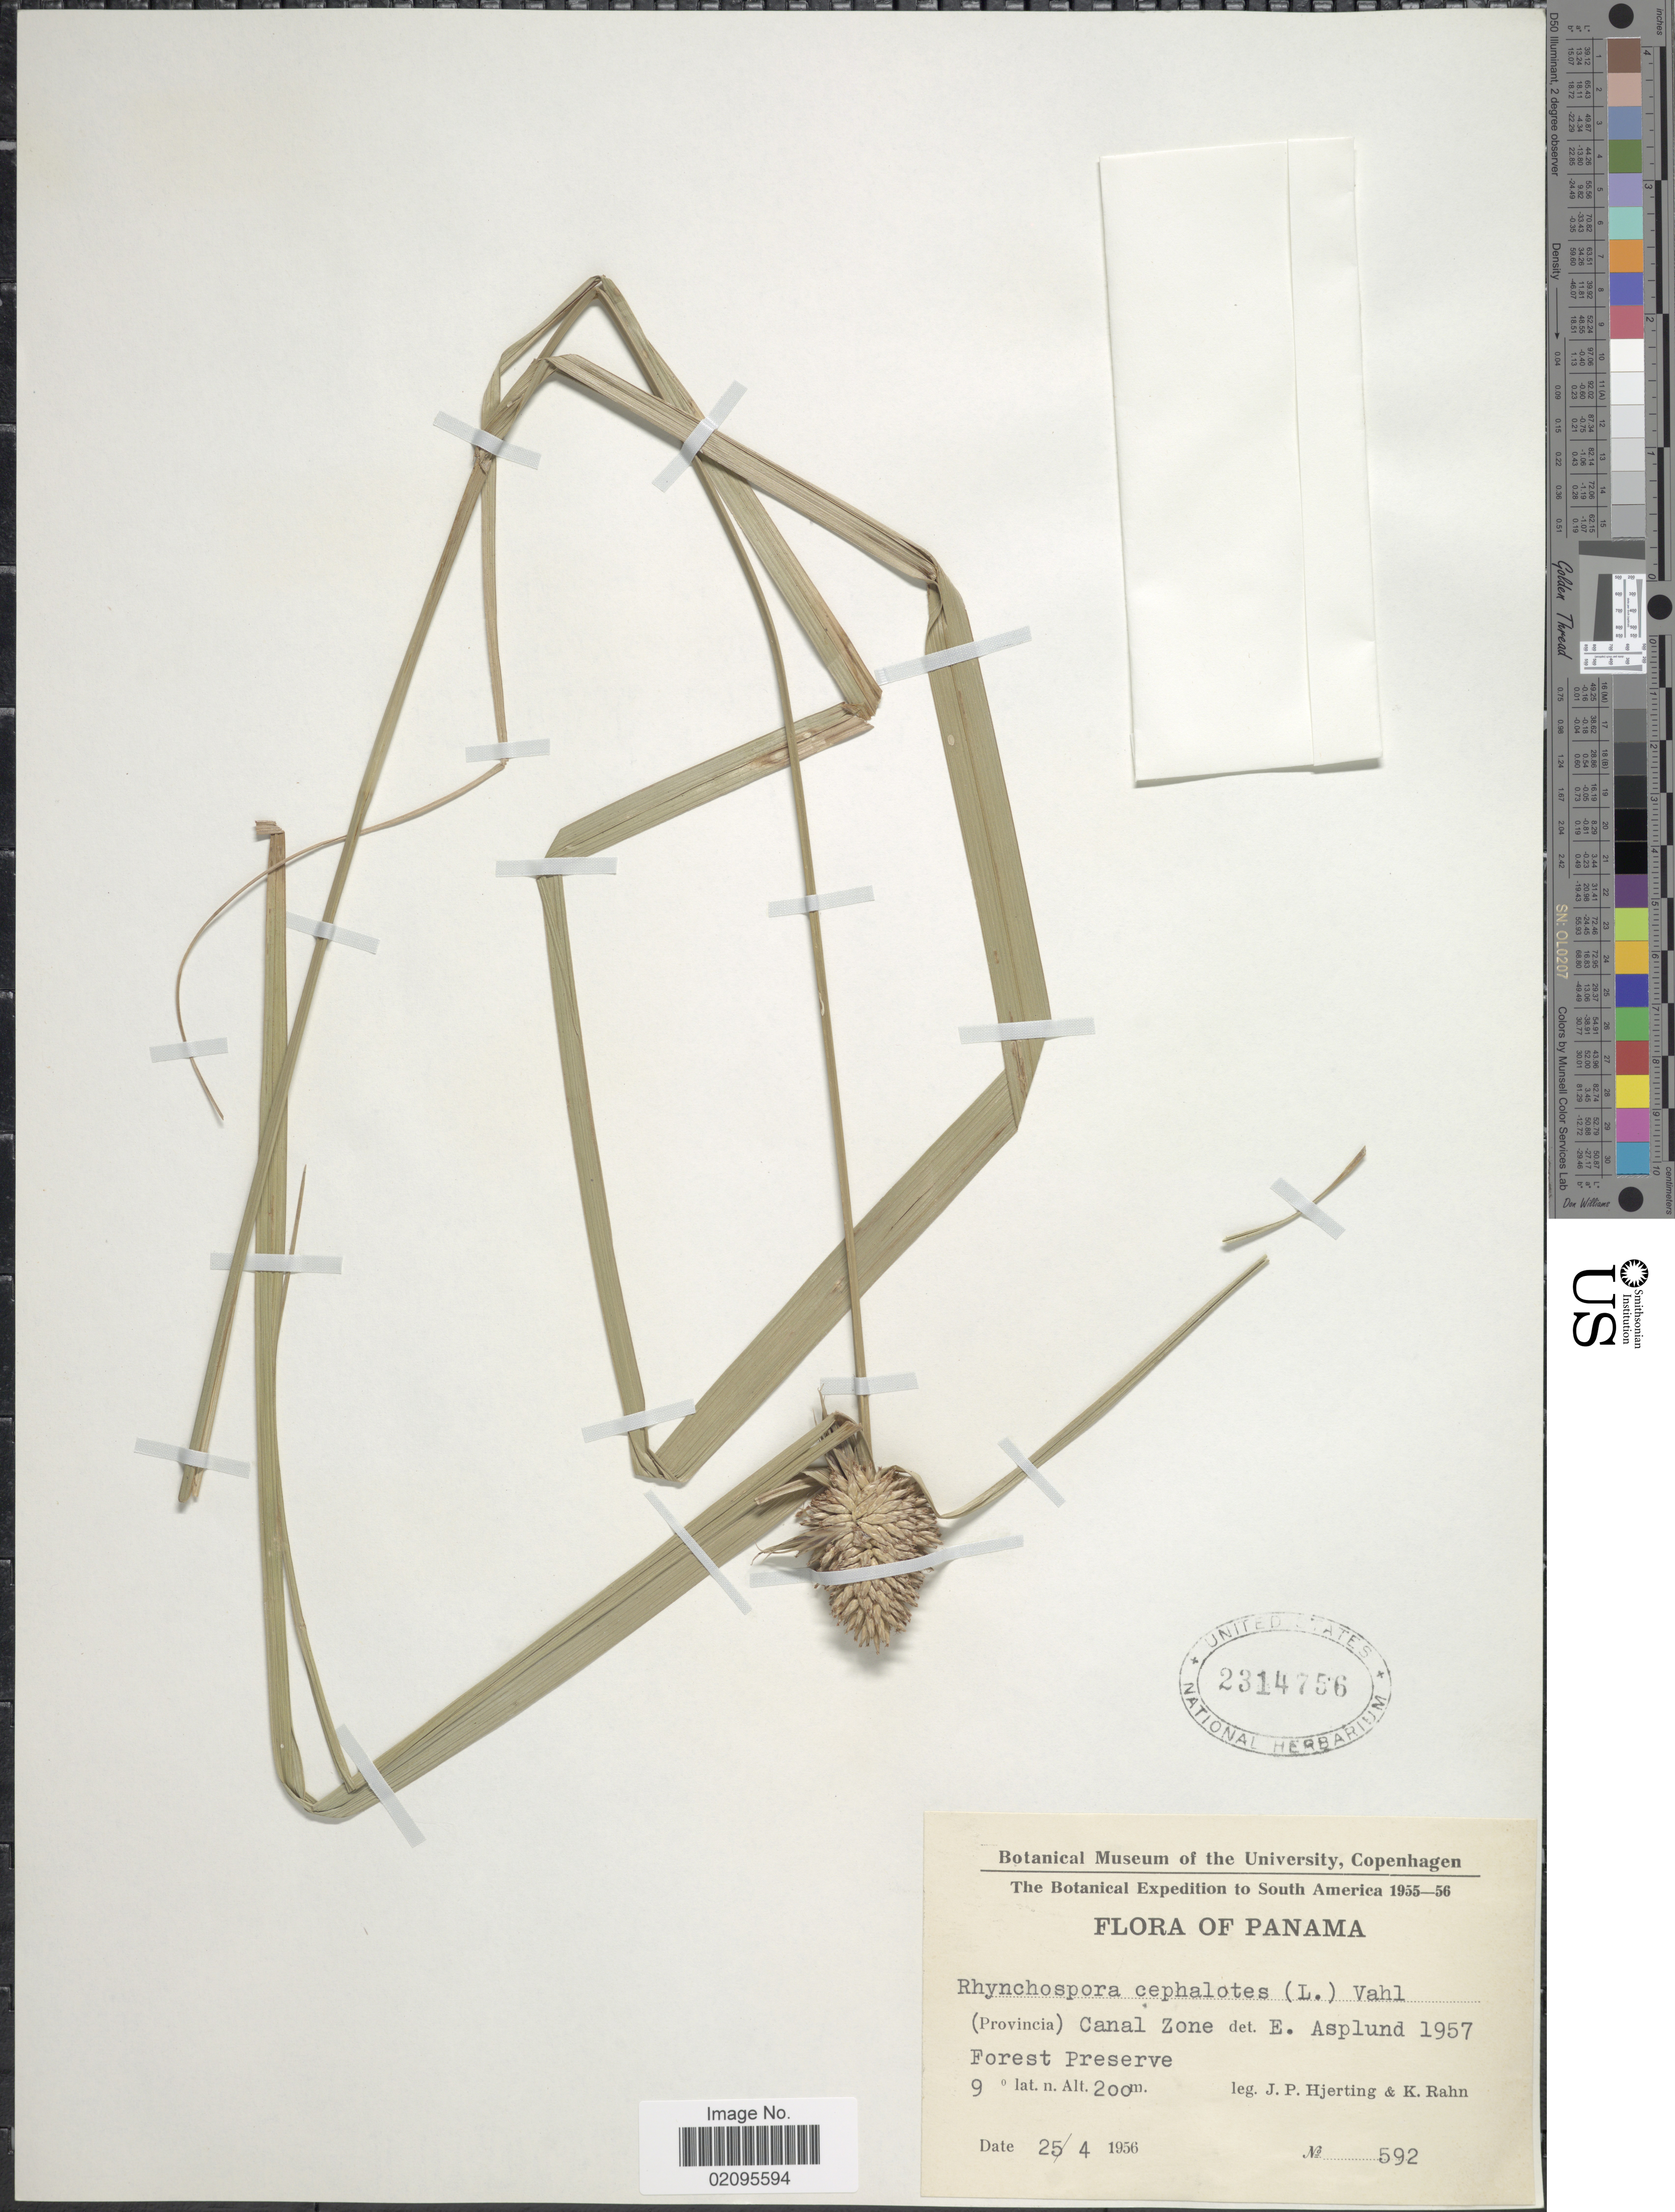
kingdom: Plantae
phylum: Tracheophyta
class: Liliopsida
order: Poales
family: Cyperaceae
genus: Rhynchospora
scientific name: Rhynchospora cephalotes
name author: (L.) Vahl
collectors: J. P. Hjerting & K. Rahn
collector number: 592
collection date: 1956-04-25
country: Panama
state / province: Colón / Panamá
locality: Canal Zone, Forest Preserve.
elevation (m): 200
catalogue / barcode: US 2314756